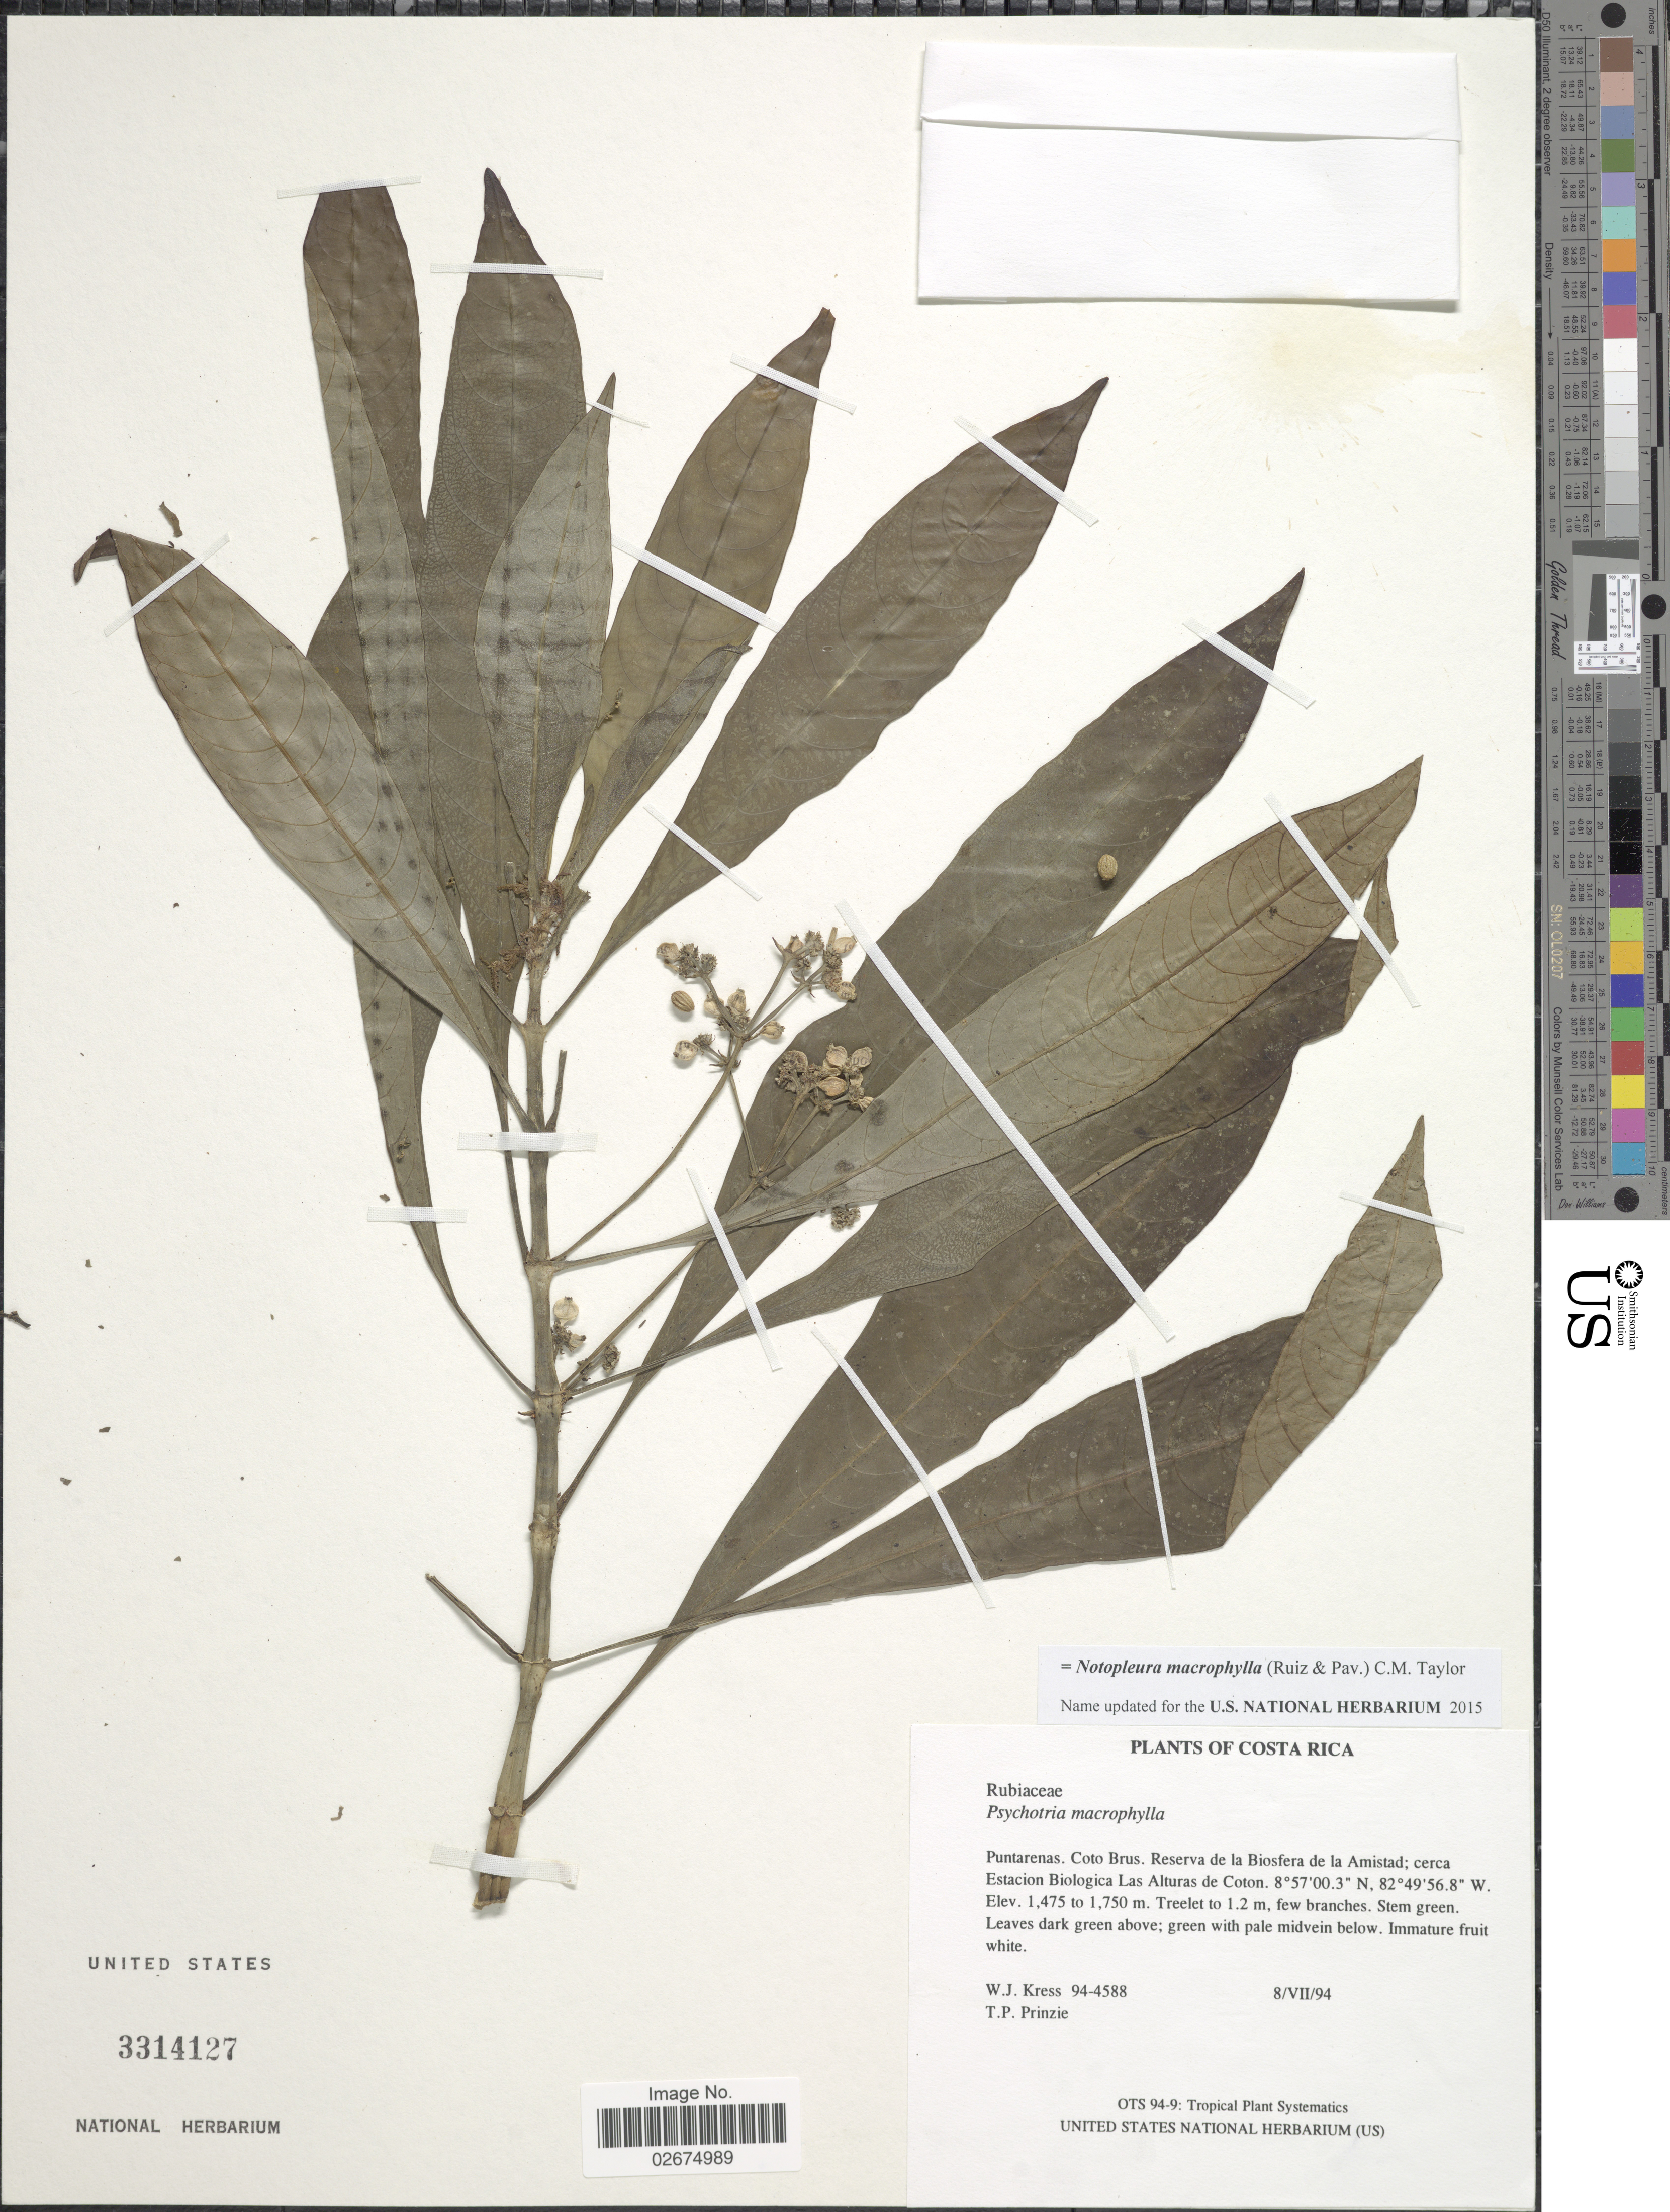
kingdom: Plantae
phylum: Tracheophyta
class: Magnoliopsida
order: Gentianales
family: Rubiaceae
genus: Notopleura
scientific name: Notopleura macrophylla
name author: (Ruiz & Pav.) C.M. Taylor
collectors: W. J. Kress & T. Prinzie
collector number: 94-4588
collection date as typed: Transcribed d/m/y: 8/7/94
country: Costa Rica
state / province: Puntarenas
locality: Coto Brus, Reserva de la Biosfera de la Amistad; cerca Estacion Biologica las Alturas de Coton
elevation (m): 1475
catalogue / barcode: US 3314127